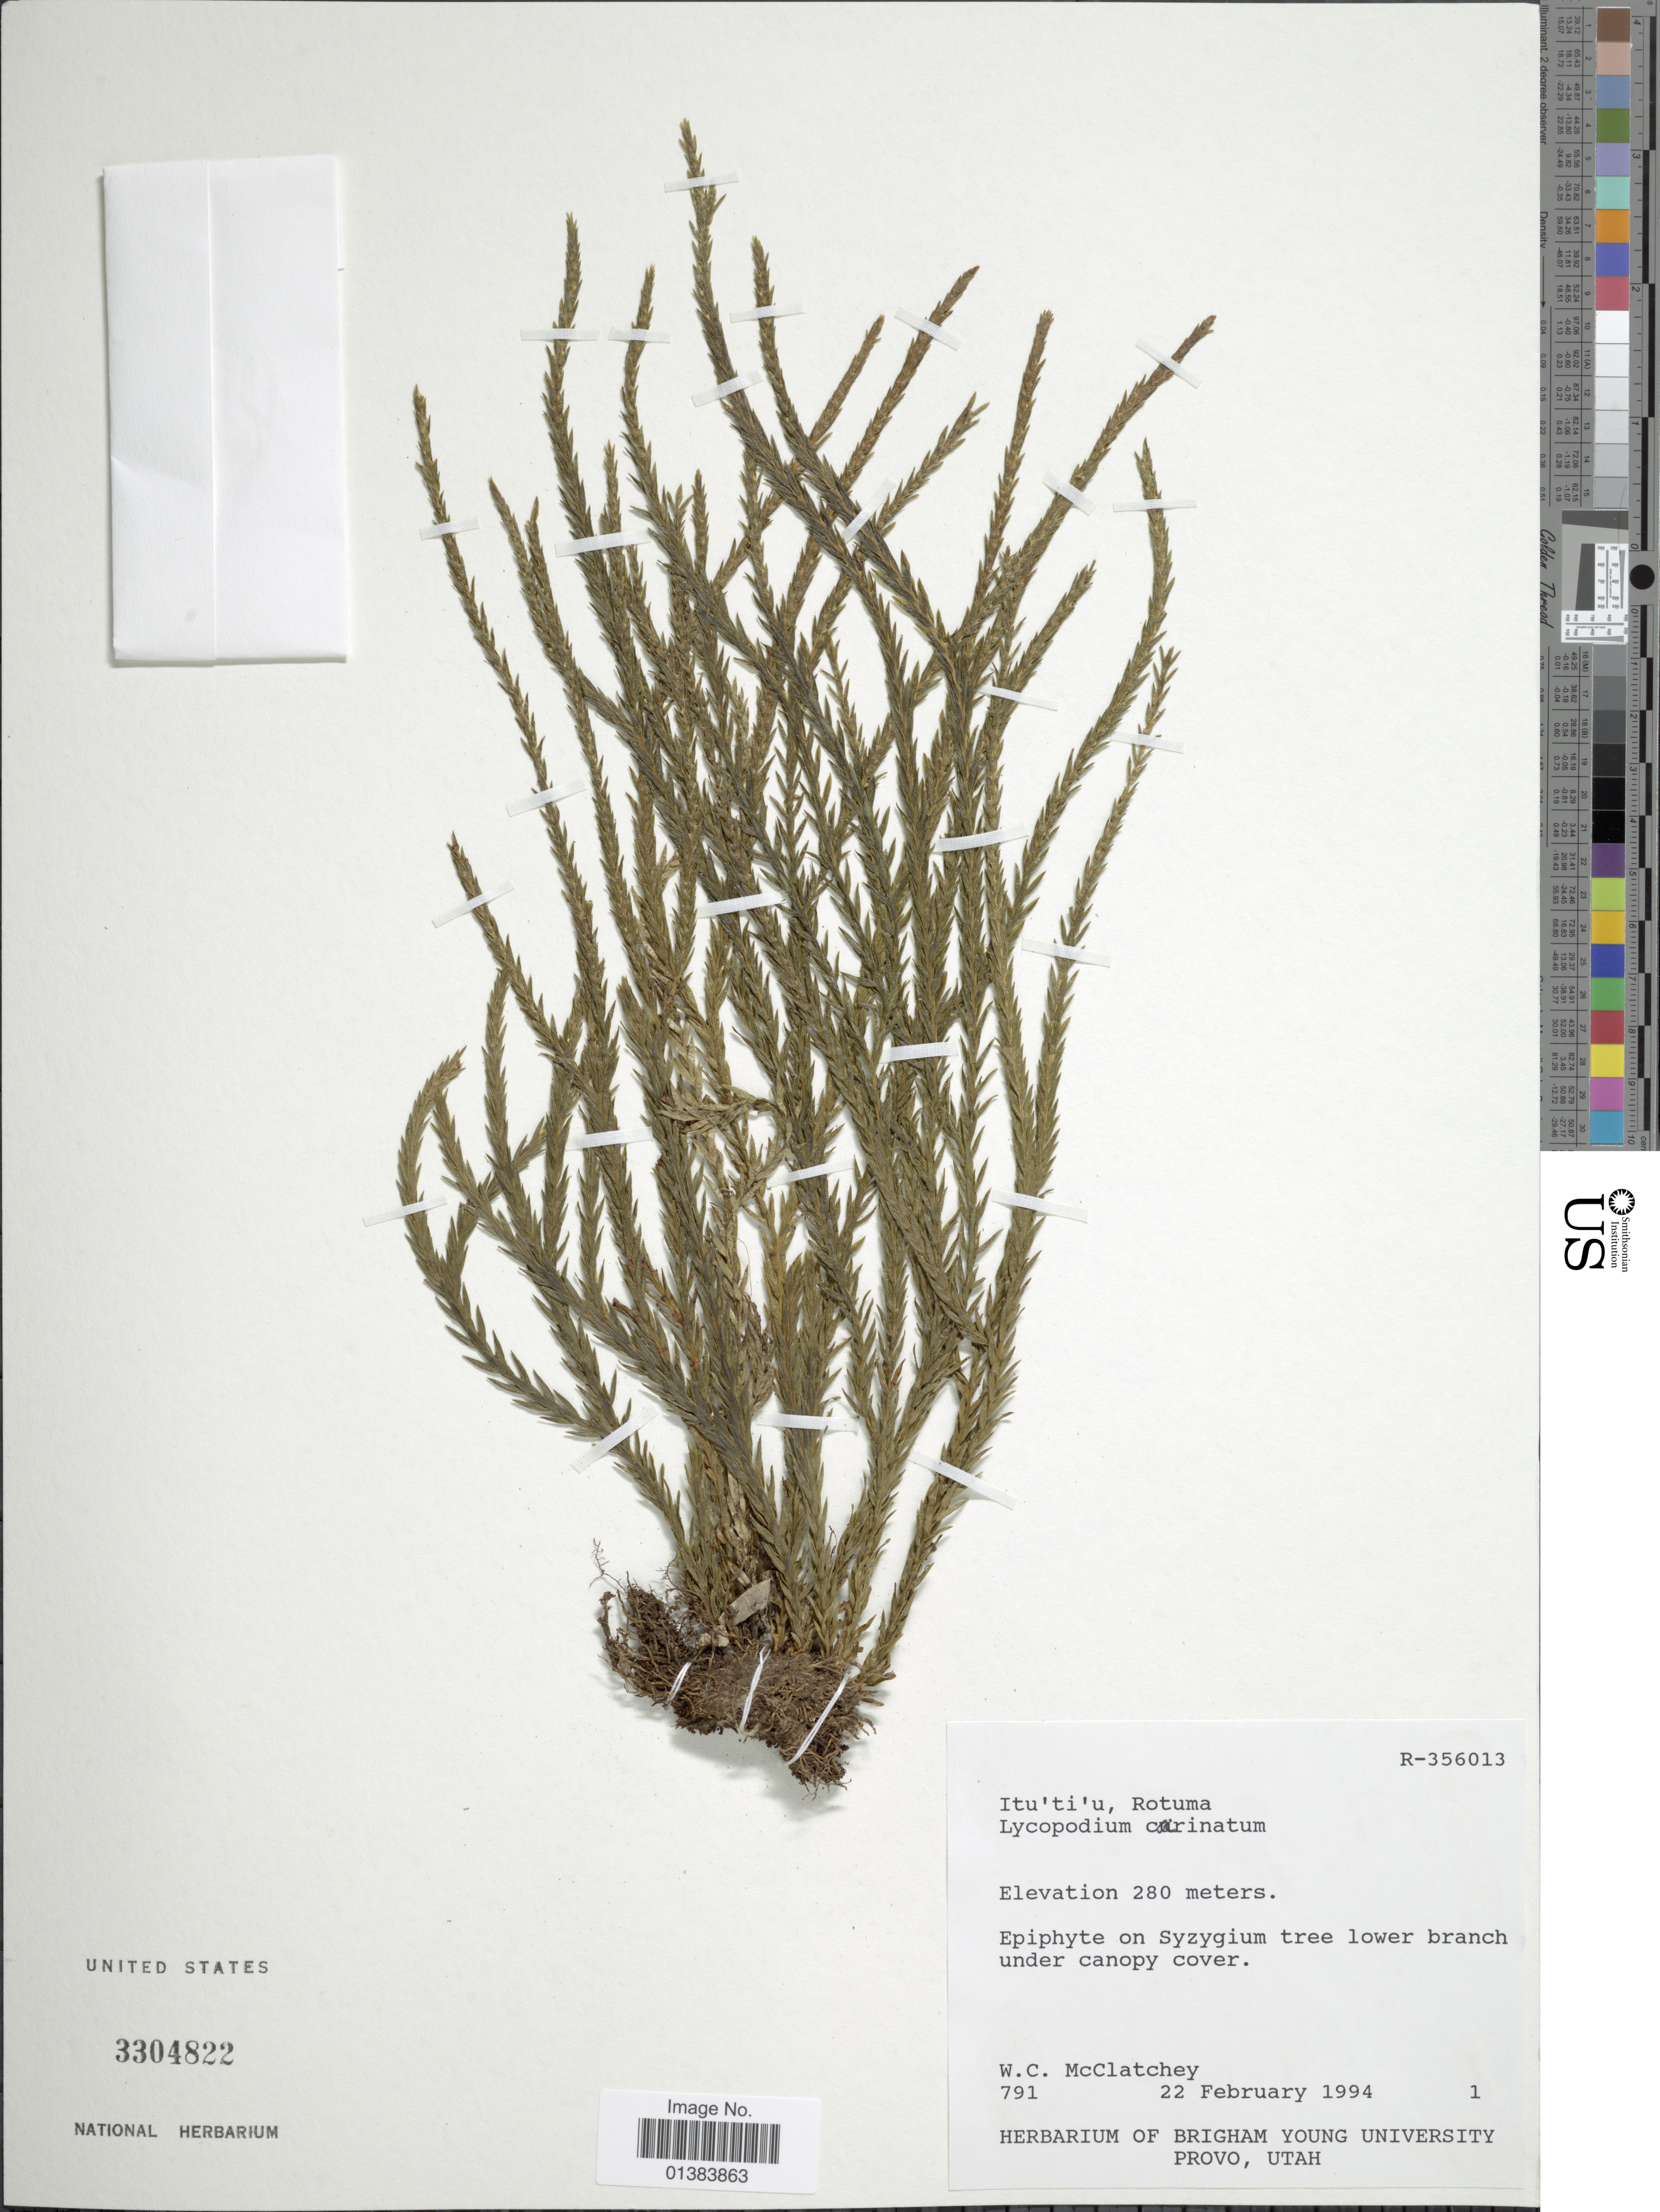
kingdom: Plantae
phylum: Tracheophyta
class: Lycopodiopsida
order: Lycopodiales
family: Lycopodiaceae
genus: Phlegmariurus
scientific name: Phlegmariurus carinatus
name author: (Desv.) Ching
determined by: Field, A. R.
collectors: W.C. McClatchey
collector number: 791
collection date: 1994-02-22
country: Fiji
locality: Itu' ti' u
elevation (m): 280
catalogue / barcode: US 3304822